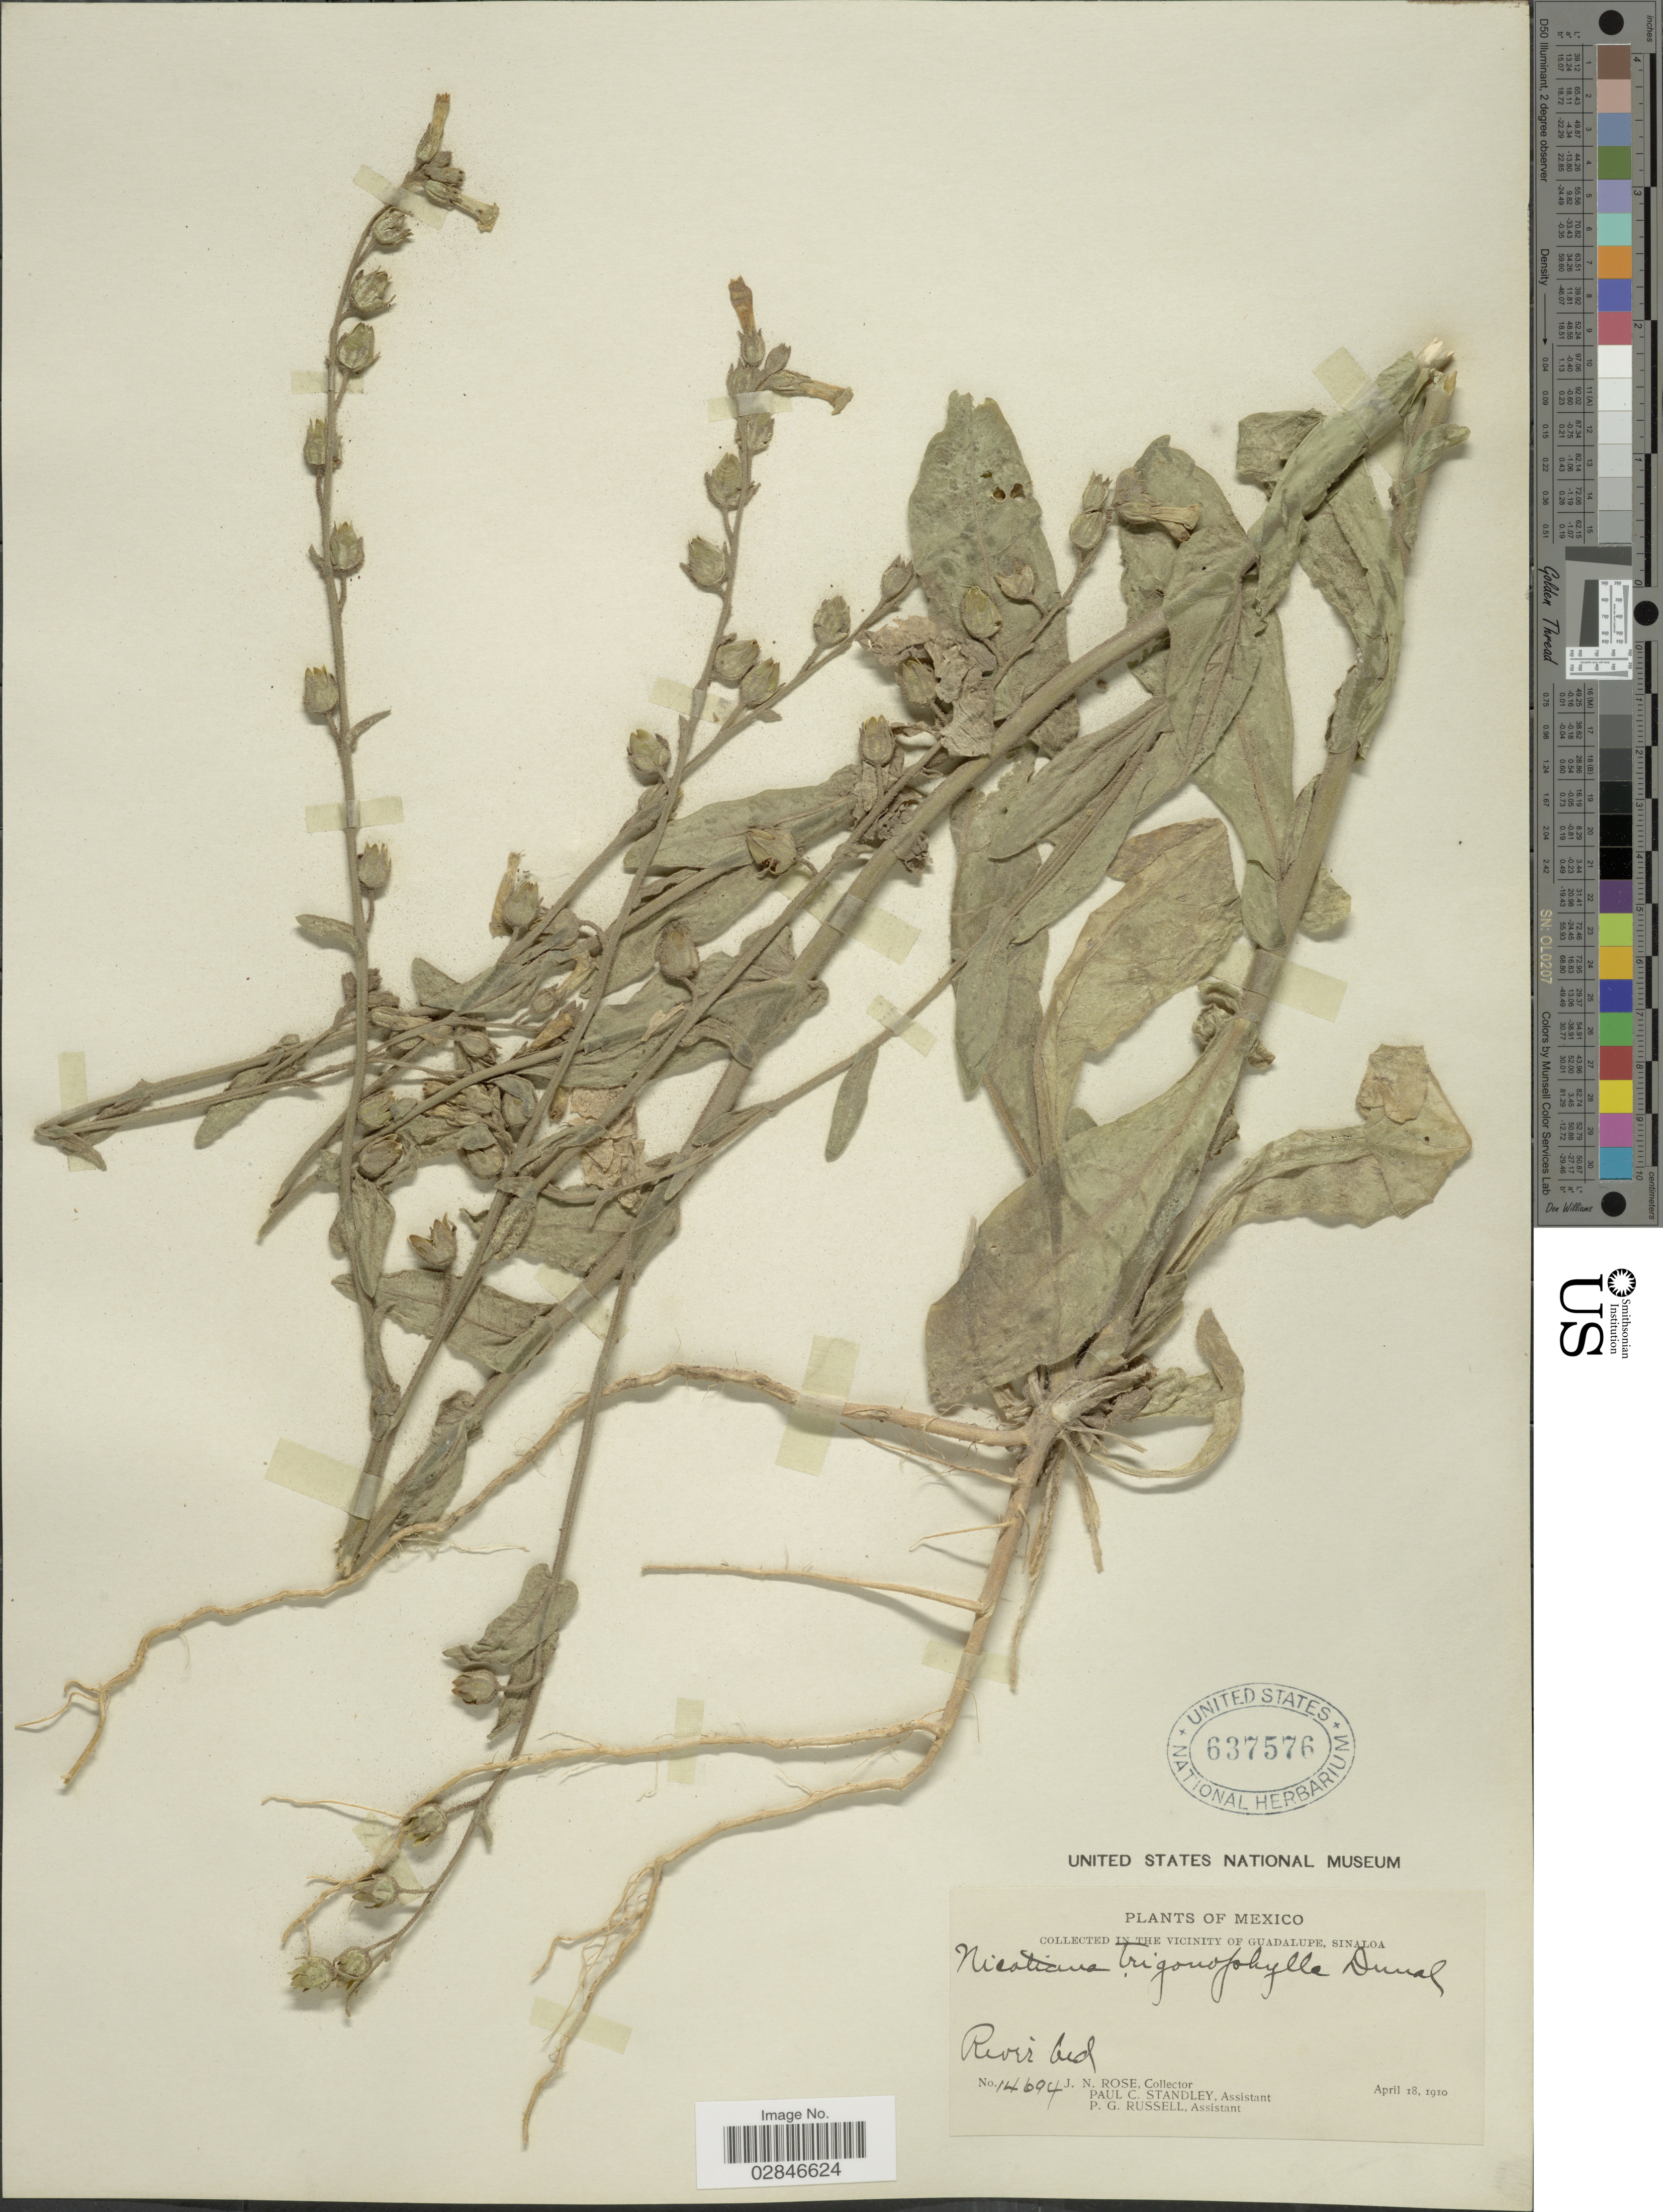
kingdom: Plantae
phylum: Tracheophyta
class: Magnoliopsida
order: Solanales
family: Solanaceae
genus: Nicotiana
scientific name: Nicotiana trigonophylla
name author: Dunal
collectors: J. N. Rose, P. C. Standley & P. G. Russell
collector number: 14694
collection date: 1910-04-18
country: Mexico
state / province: Sinaloa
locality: In the vicinity of Guadalupe.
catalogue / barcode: US 637576